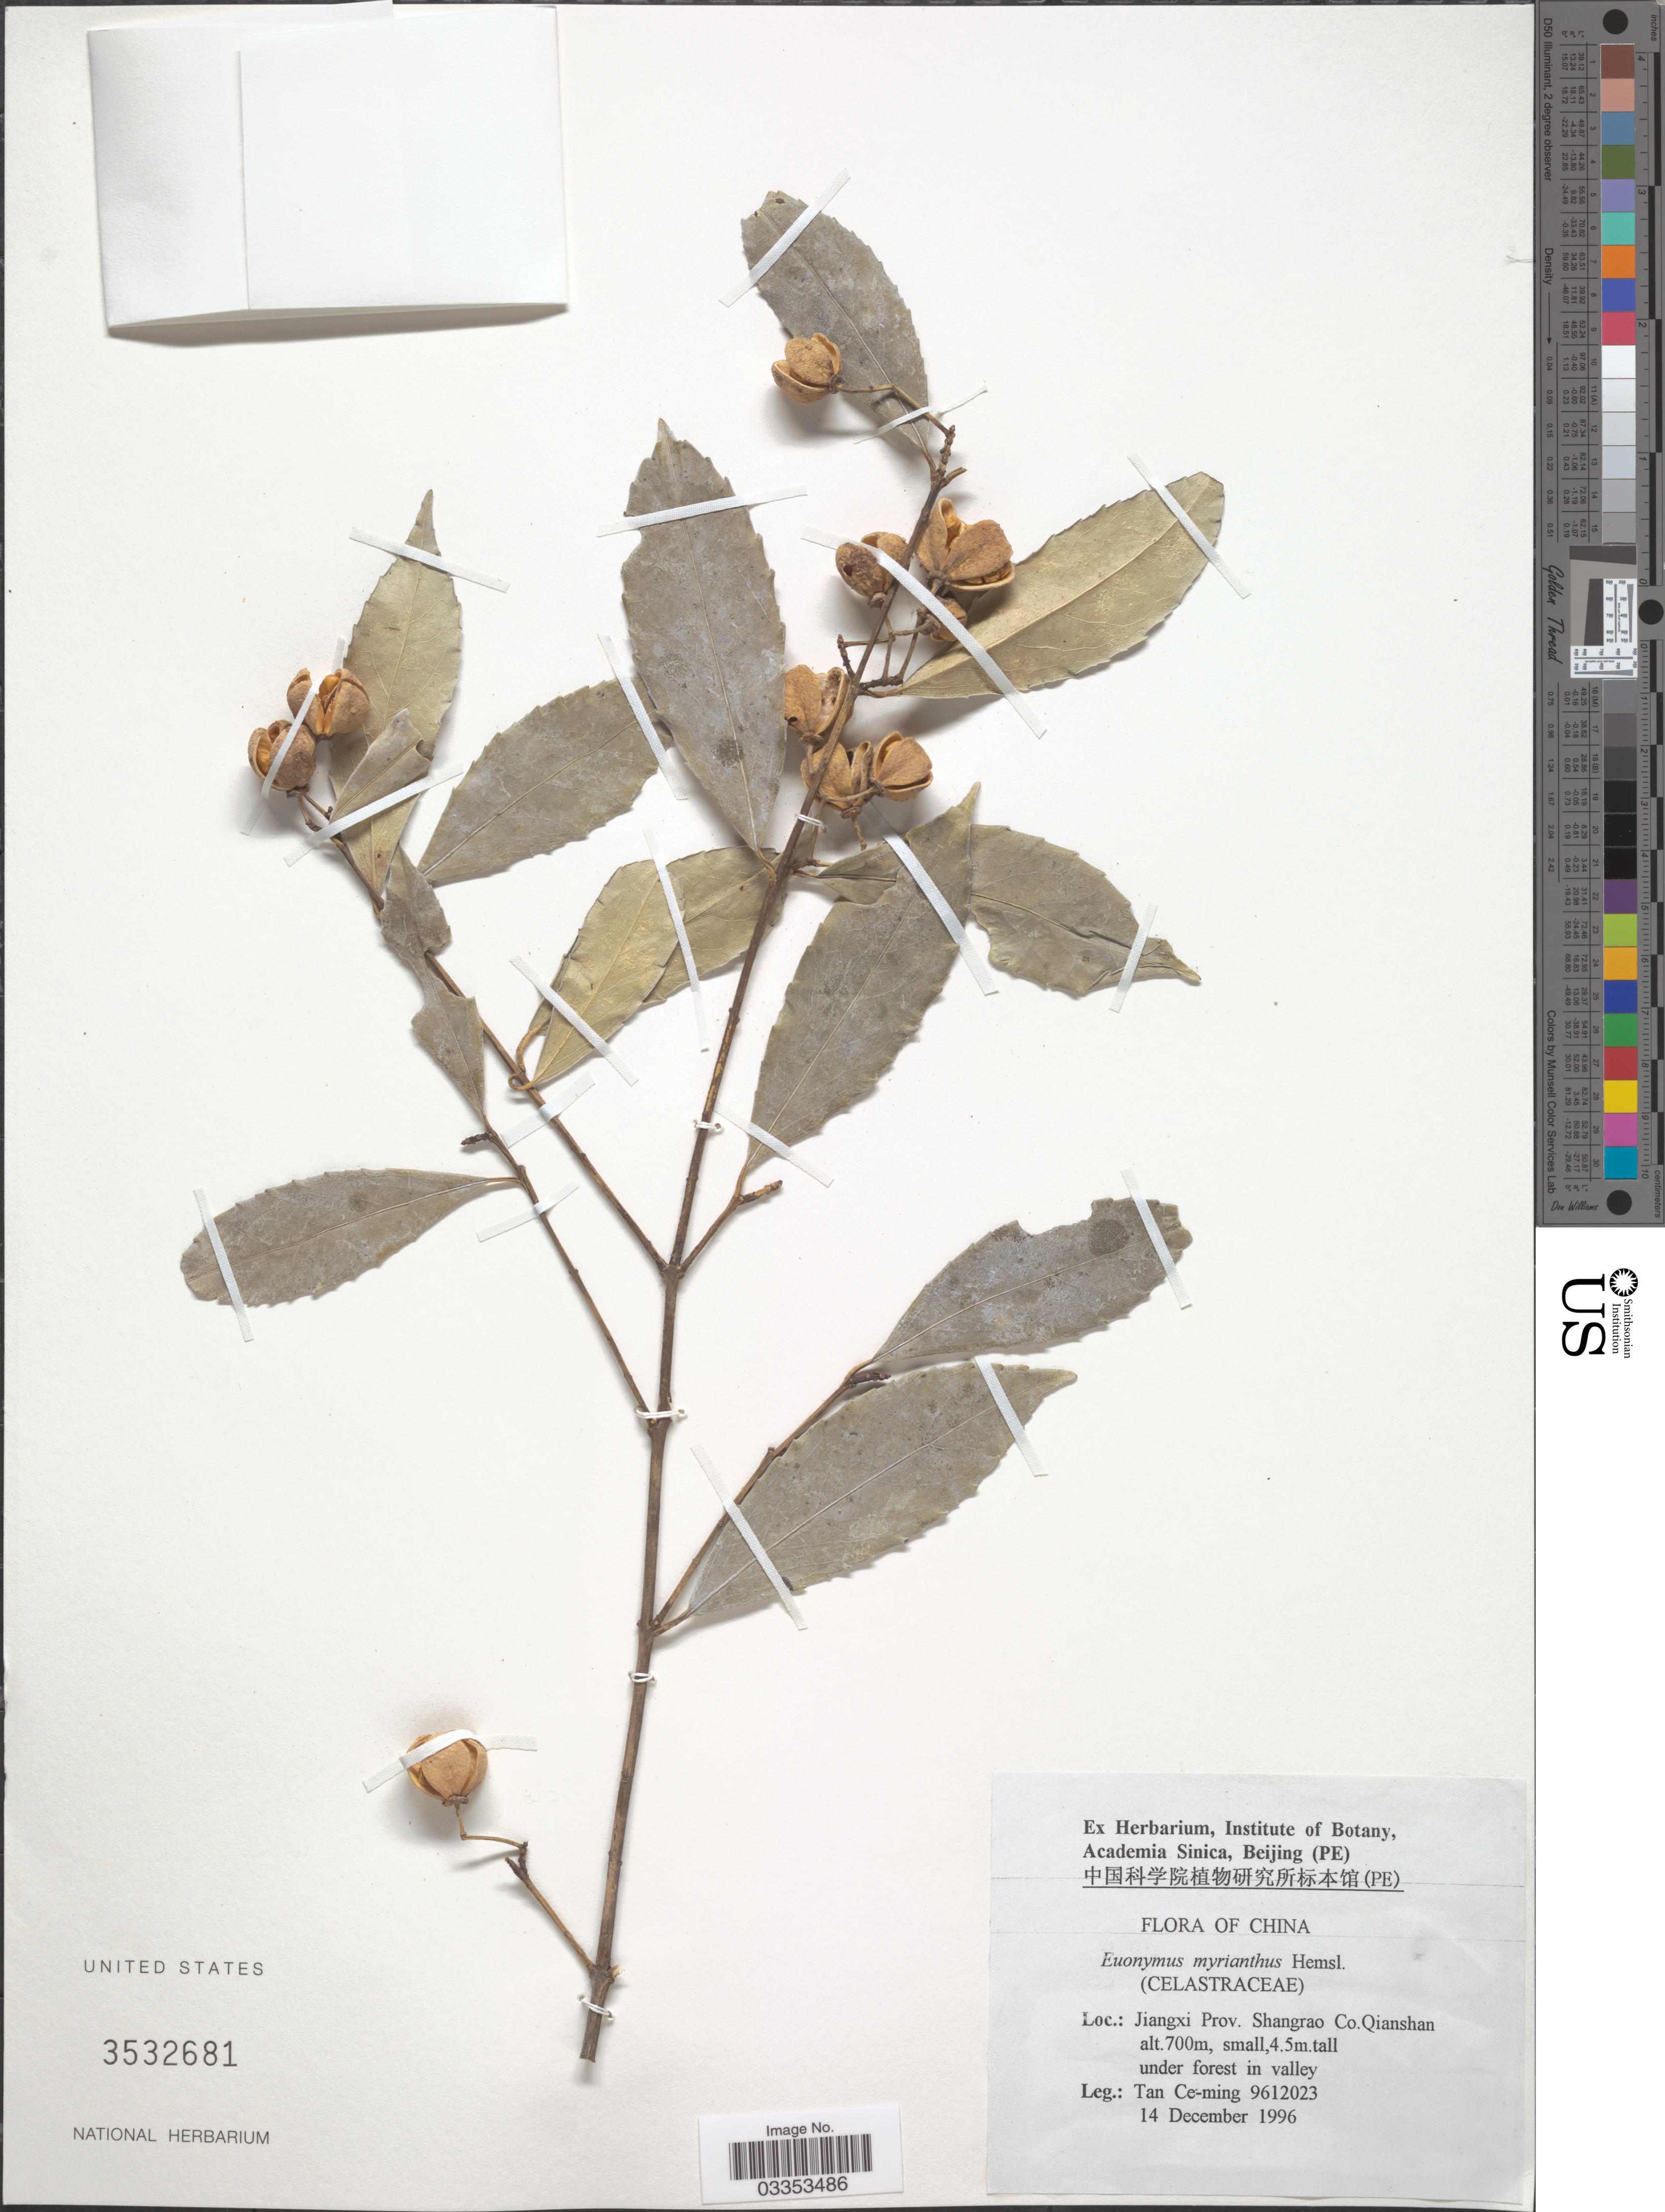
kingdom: Plantae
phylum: Tracheophyta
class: Magnoliopsida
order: Celastrales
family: Celastraceae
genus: Euonymus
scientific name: Euonymus myrianthus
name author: Hemsl.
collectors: Tan Ce-Ming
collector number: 9612023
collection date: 1996-12-14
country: China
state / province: Jiangxi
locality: Shangrao Co. Qianshan.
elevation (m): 700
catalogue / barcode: US 3532681